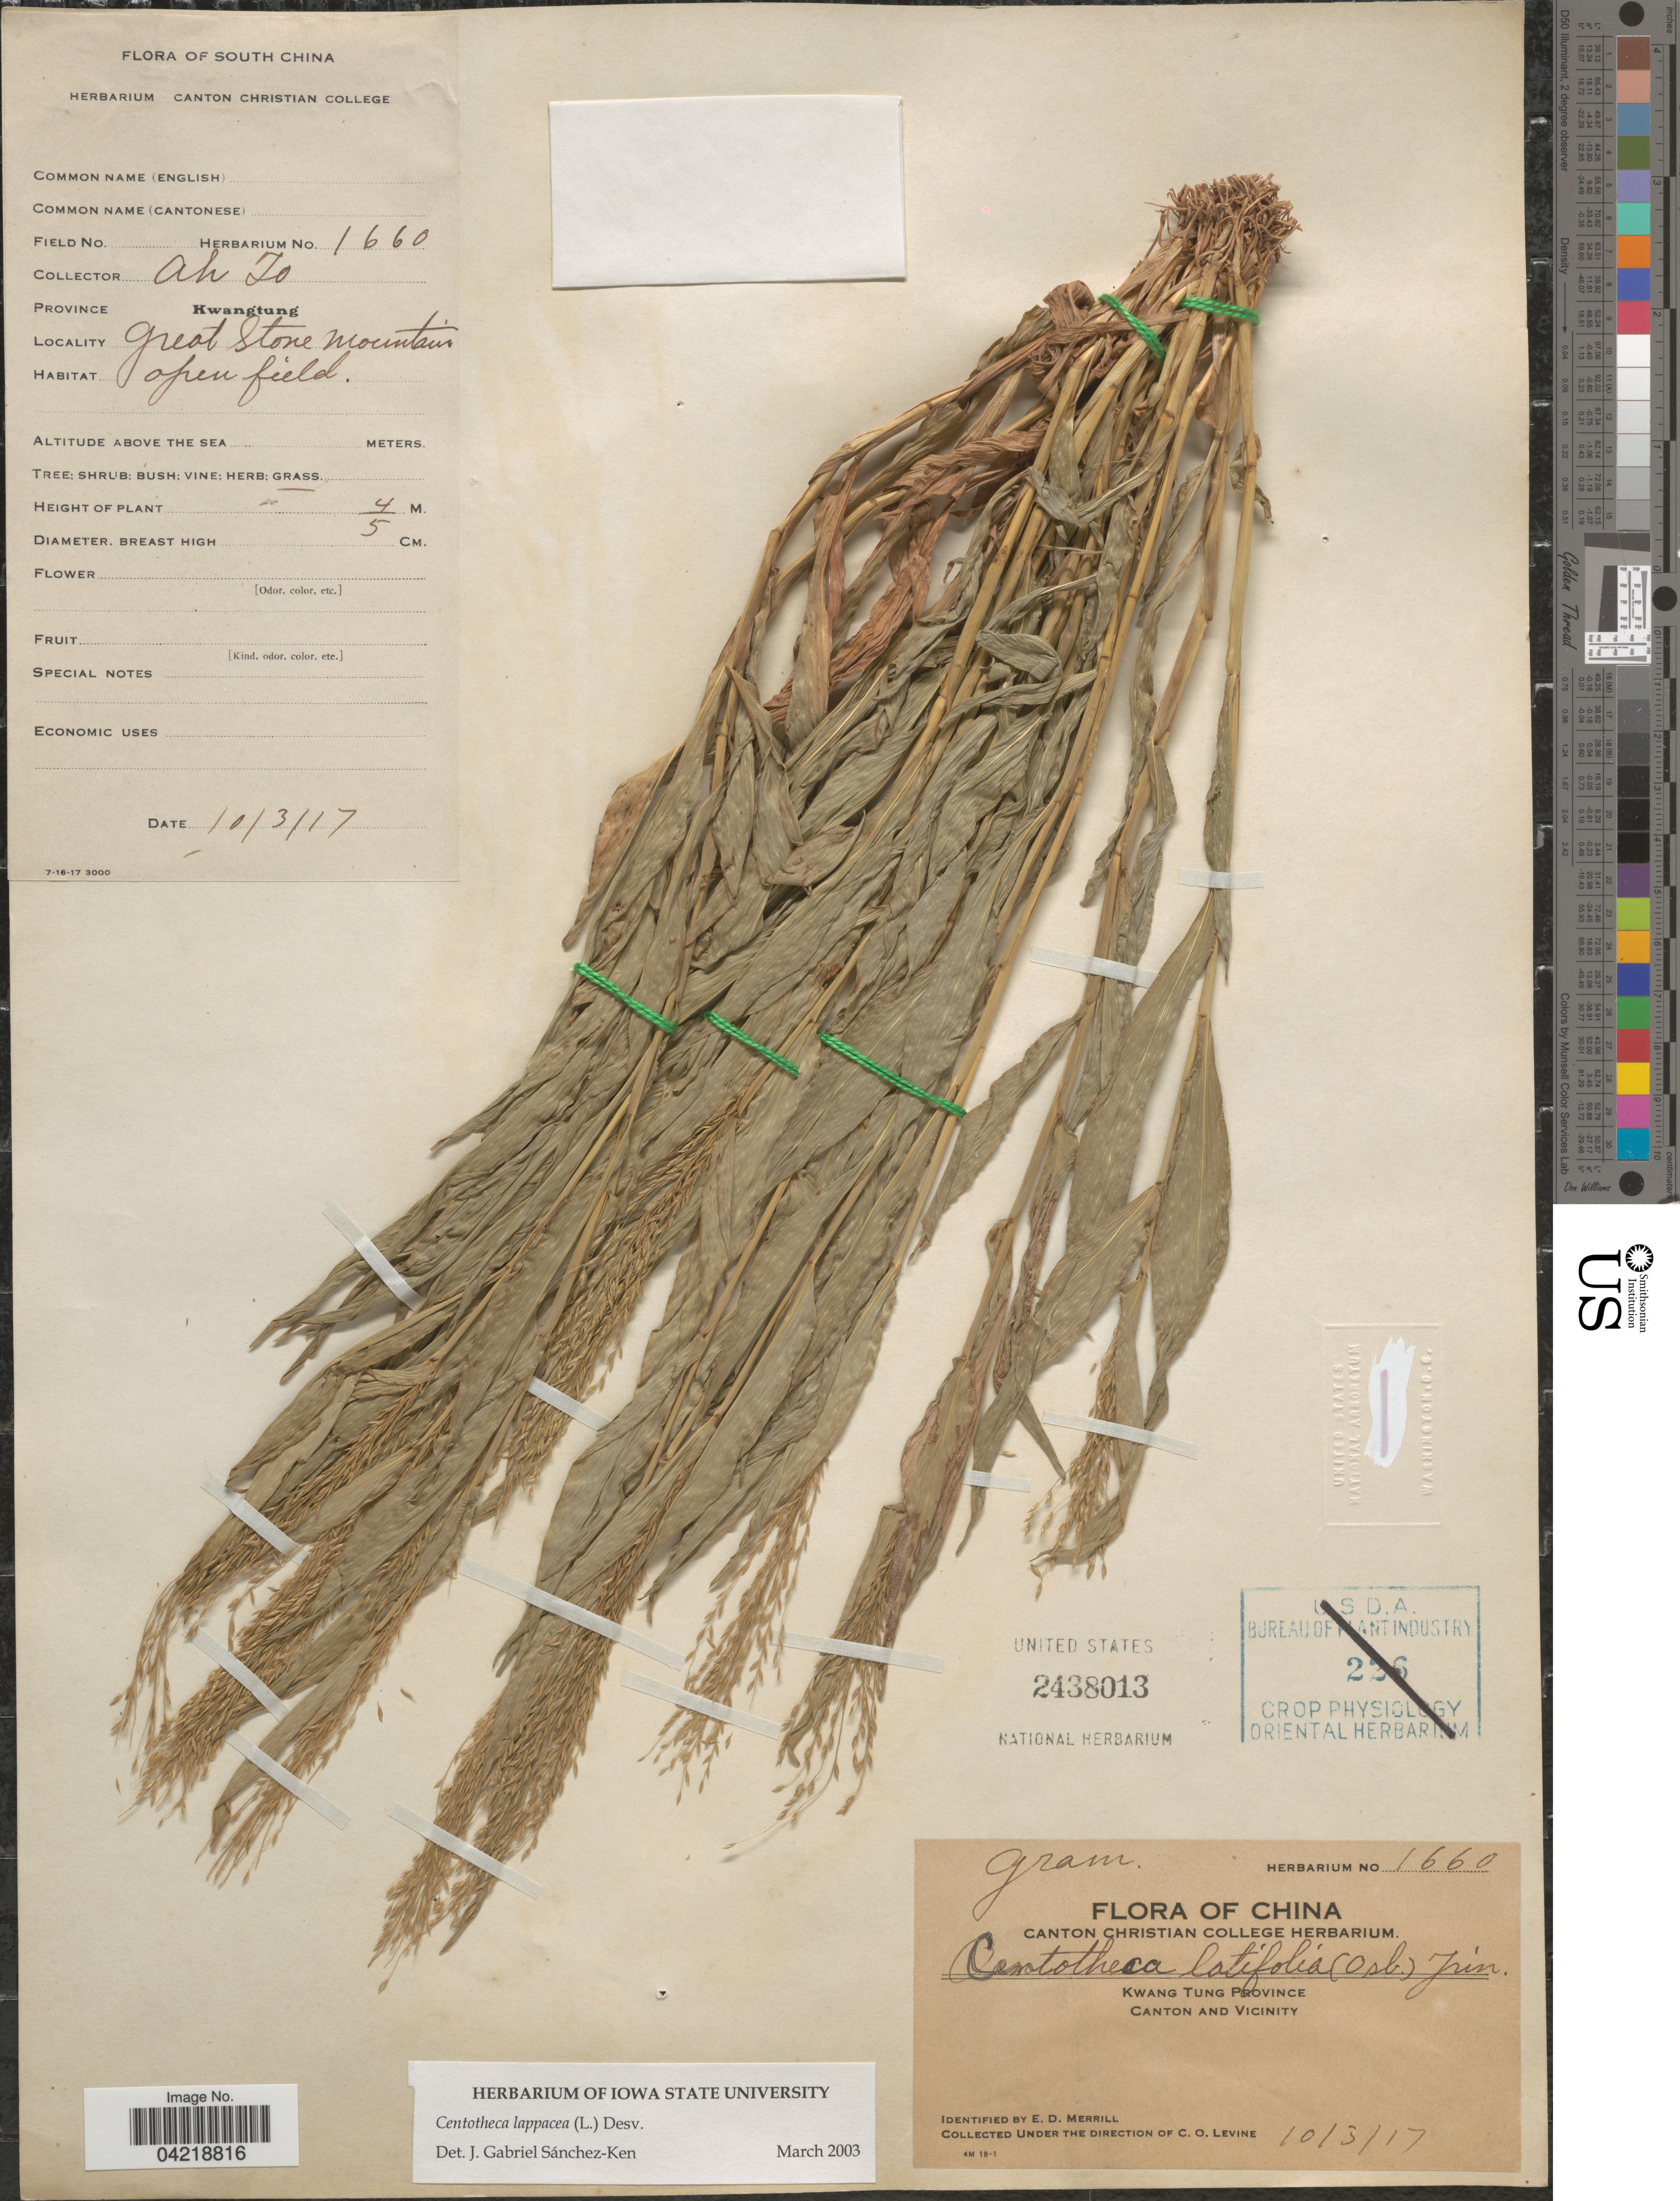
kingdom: Plantae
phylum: Tracheophyta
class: Liliopsida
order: Poales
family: Poaceae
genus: Centotheca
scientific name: Centotheca lappacea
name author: (L.) Desv.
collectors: E. D. Merrill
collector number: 1660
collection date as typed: Transcribed d/m/y: 10/3/17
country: China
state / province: Guangdong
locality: Province Kwangtung. Great Stone Mountain. Canton and vicinity.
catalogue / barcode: US 2438013